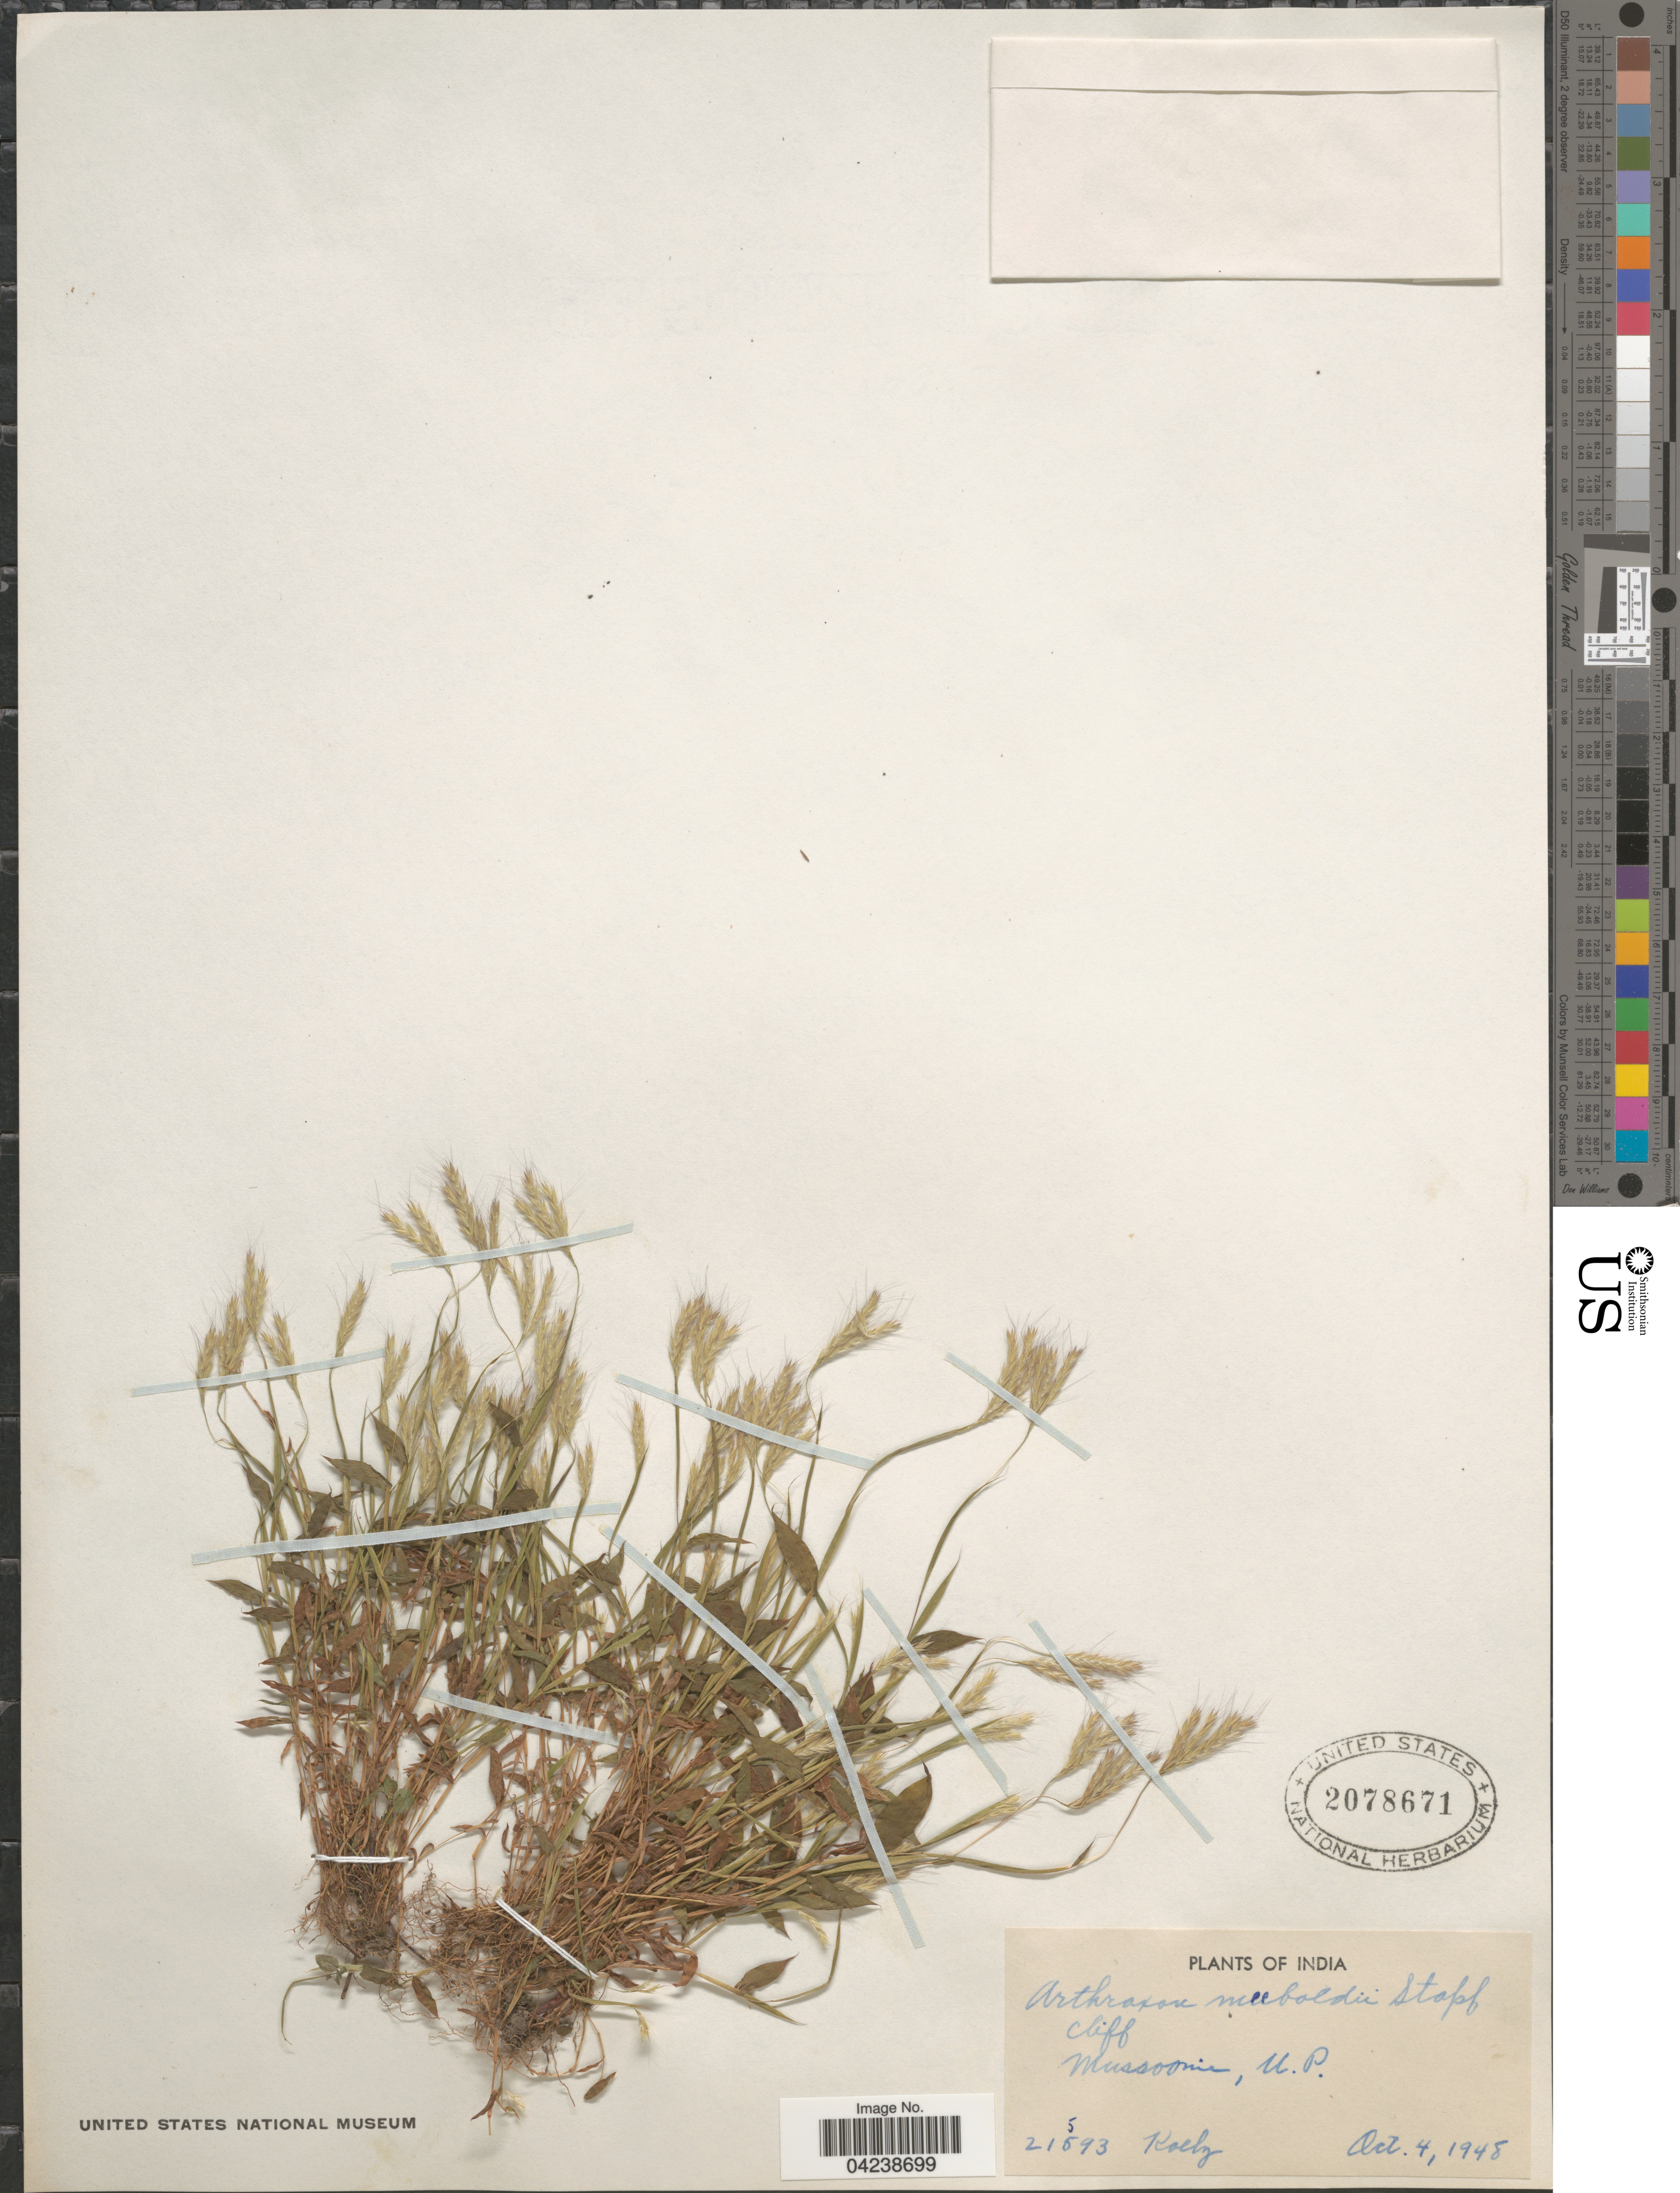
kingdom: Plantae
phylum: Tracheophyta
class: Liliopsida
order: Poales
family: Poaceae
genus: Arthraxon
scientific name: Arthraxon meeboldii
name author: Stapf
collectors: Koelz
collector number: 21593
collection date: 1948-10-04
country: India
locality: Mussoorie, U.P.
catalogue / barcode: US 2078671